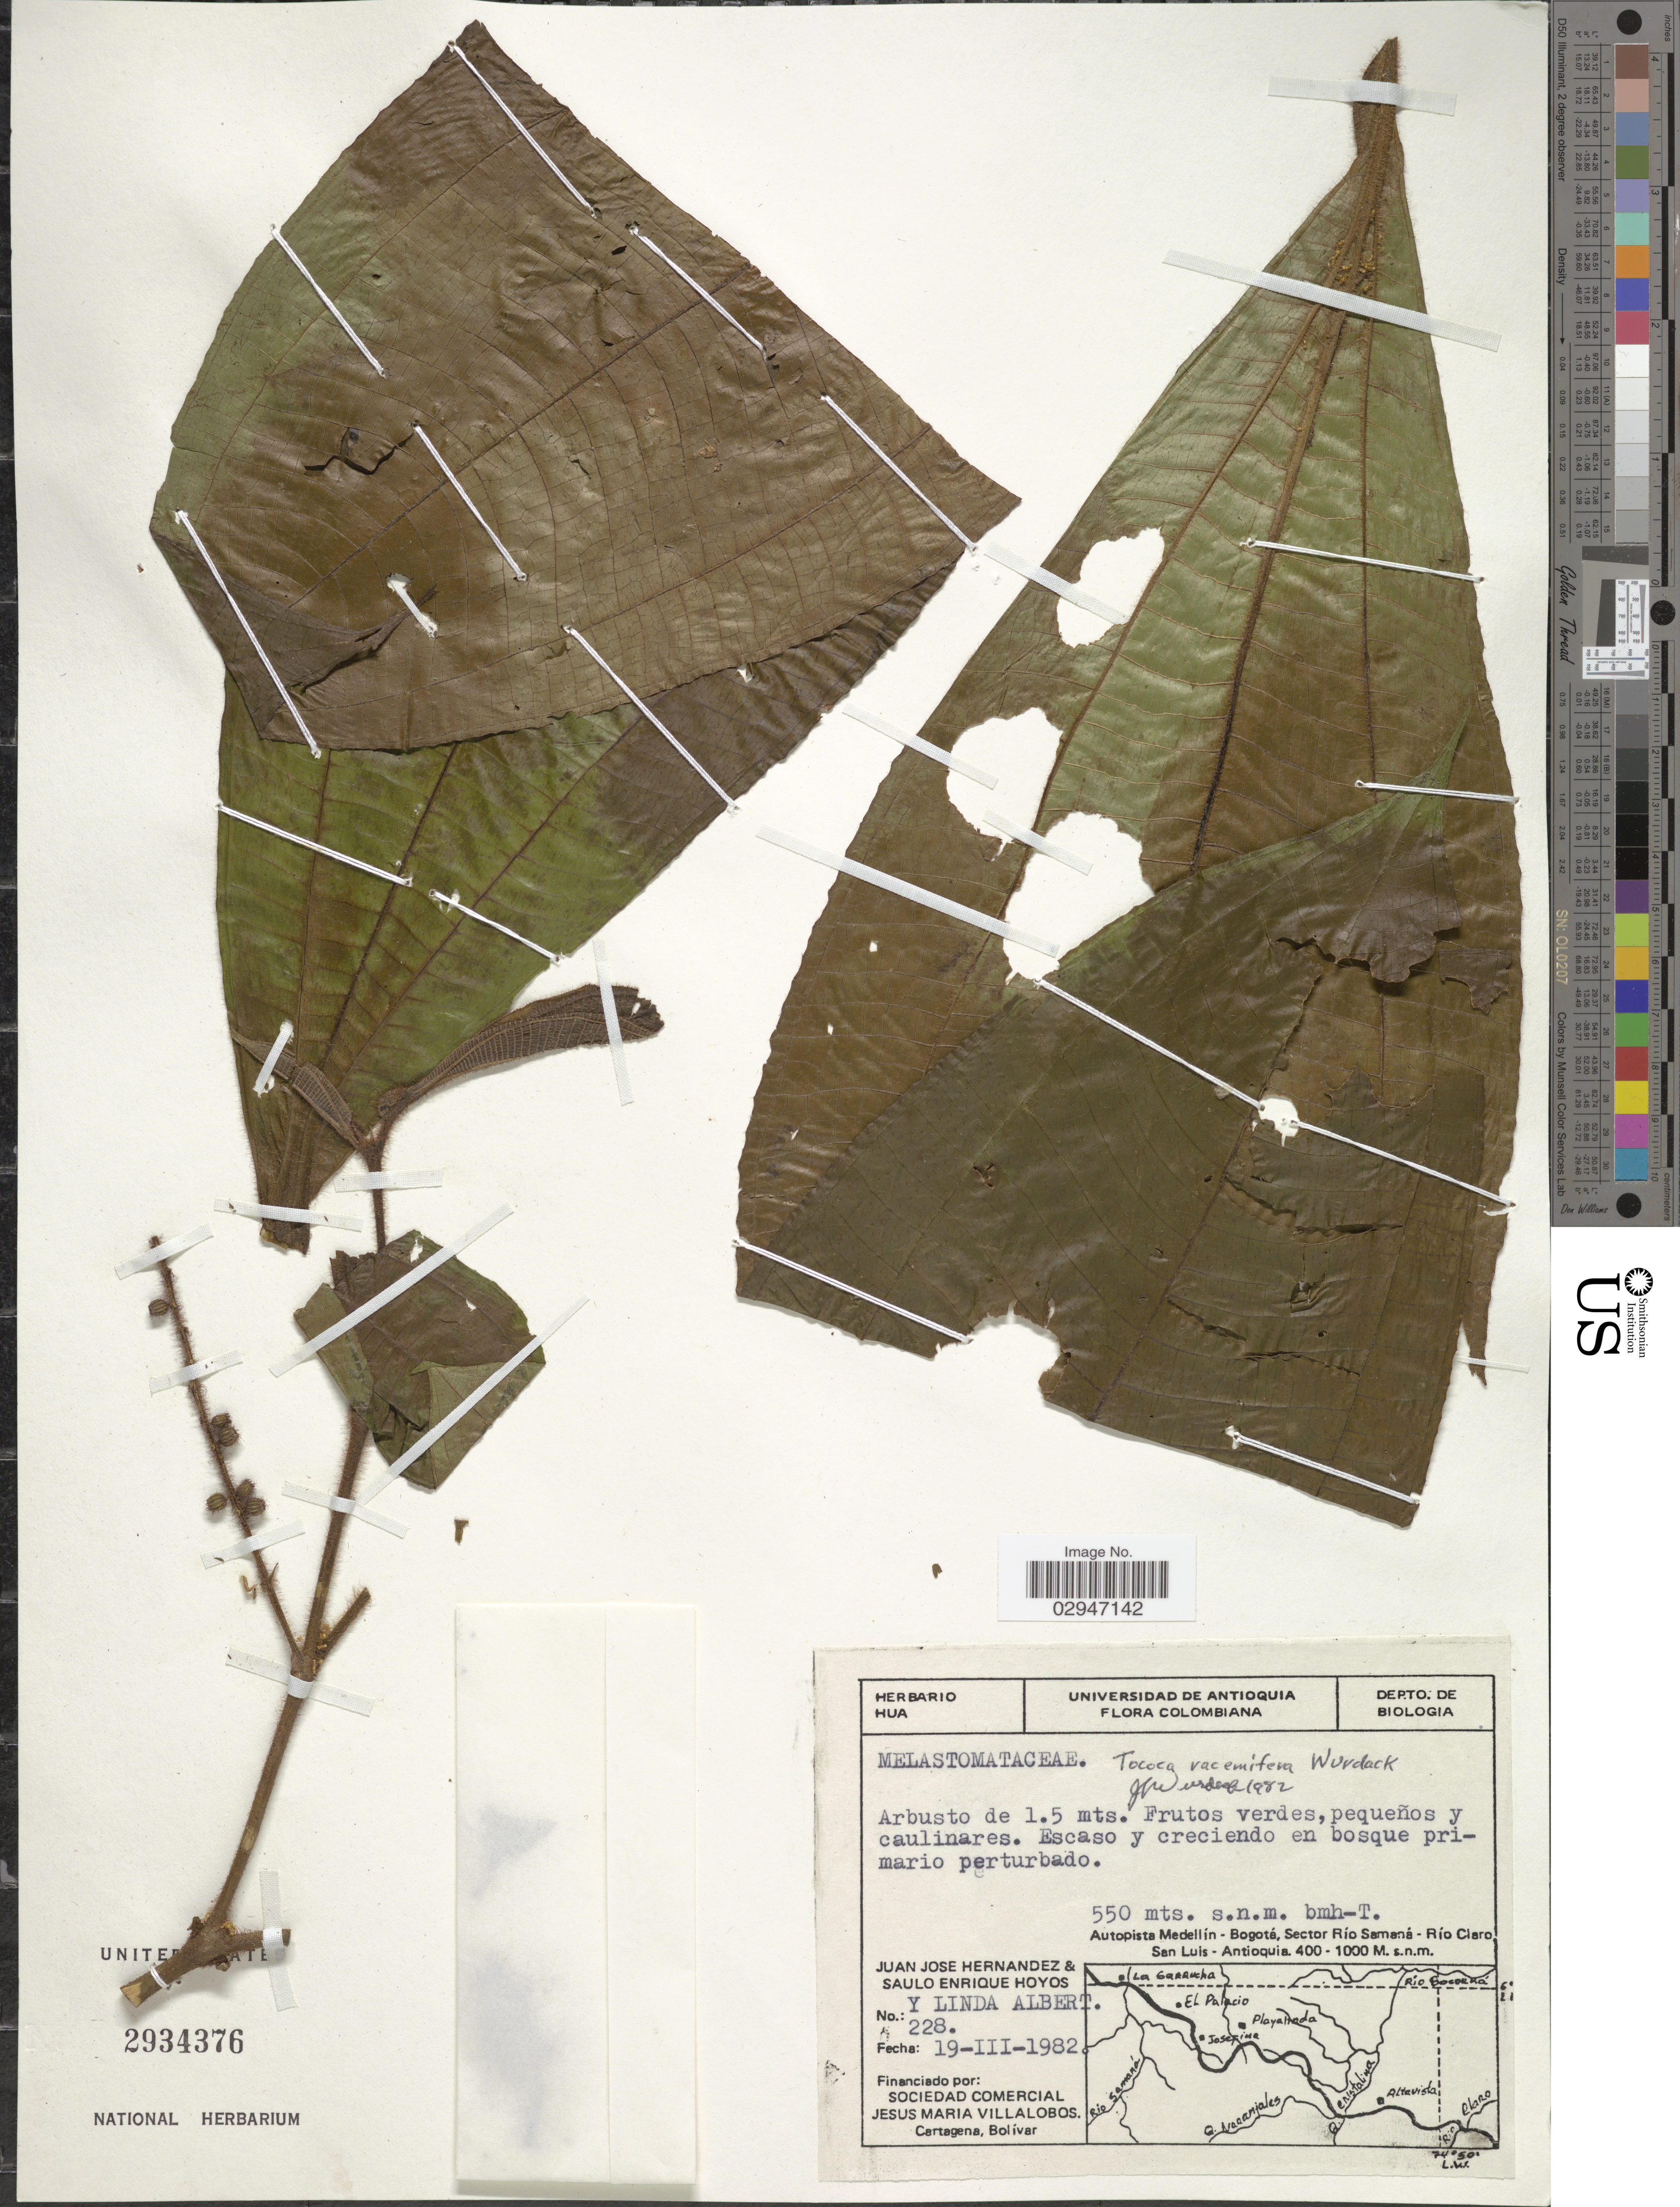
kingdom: Plantae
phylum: Tracheophyta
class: Magnoliopsida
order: Myrtales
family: Melastomataceae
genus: Tococa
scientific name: Tococa racemifera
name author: Wurdack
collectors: J. J. Hernandez, S. E. Hoyos & L. Albert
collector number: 228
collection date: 1982-03-19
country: Colombia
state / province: Antioquia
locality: Autopista Medellín - Bogotá, Sector Río Samaná - Río Claro. San Luis.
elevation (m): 550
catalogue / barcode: US 2934376